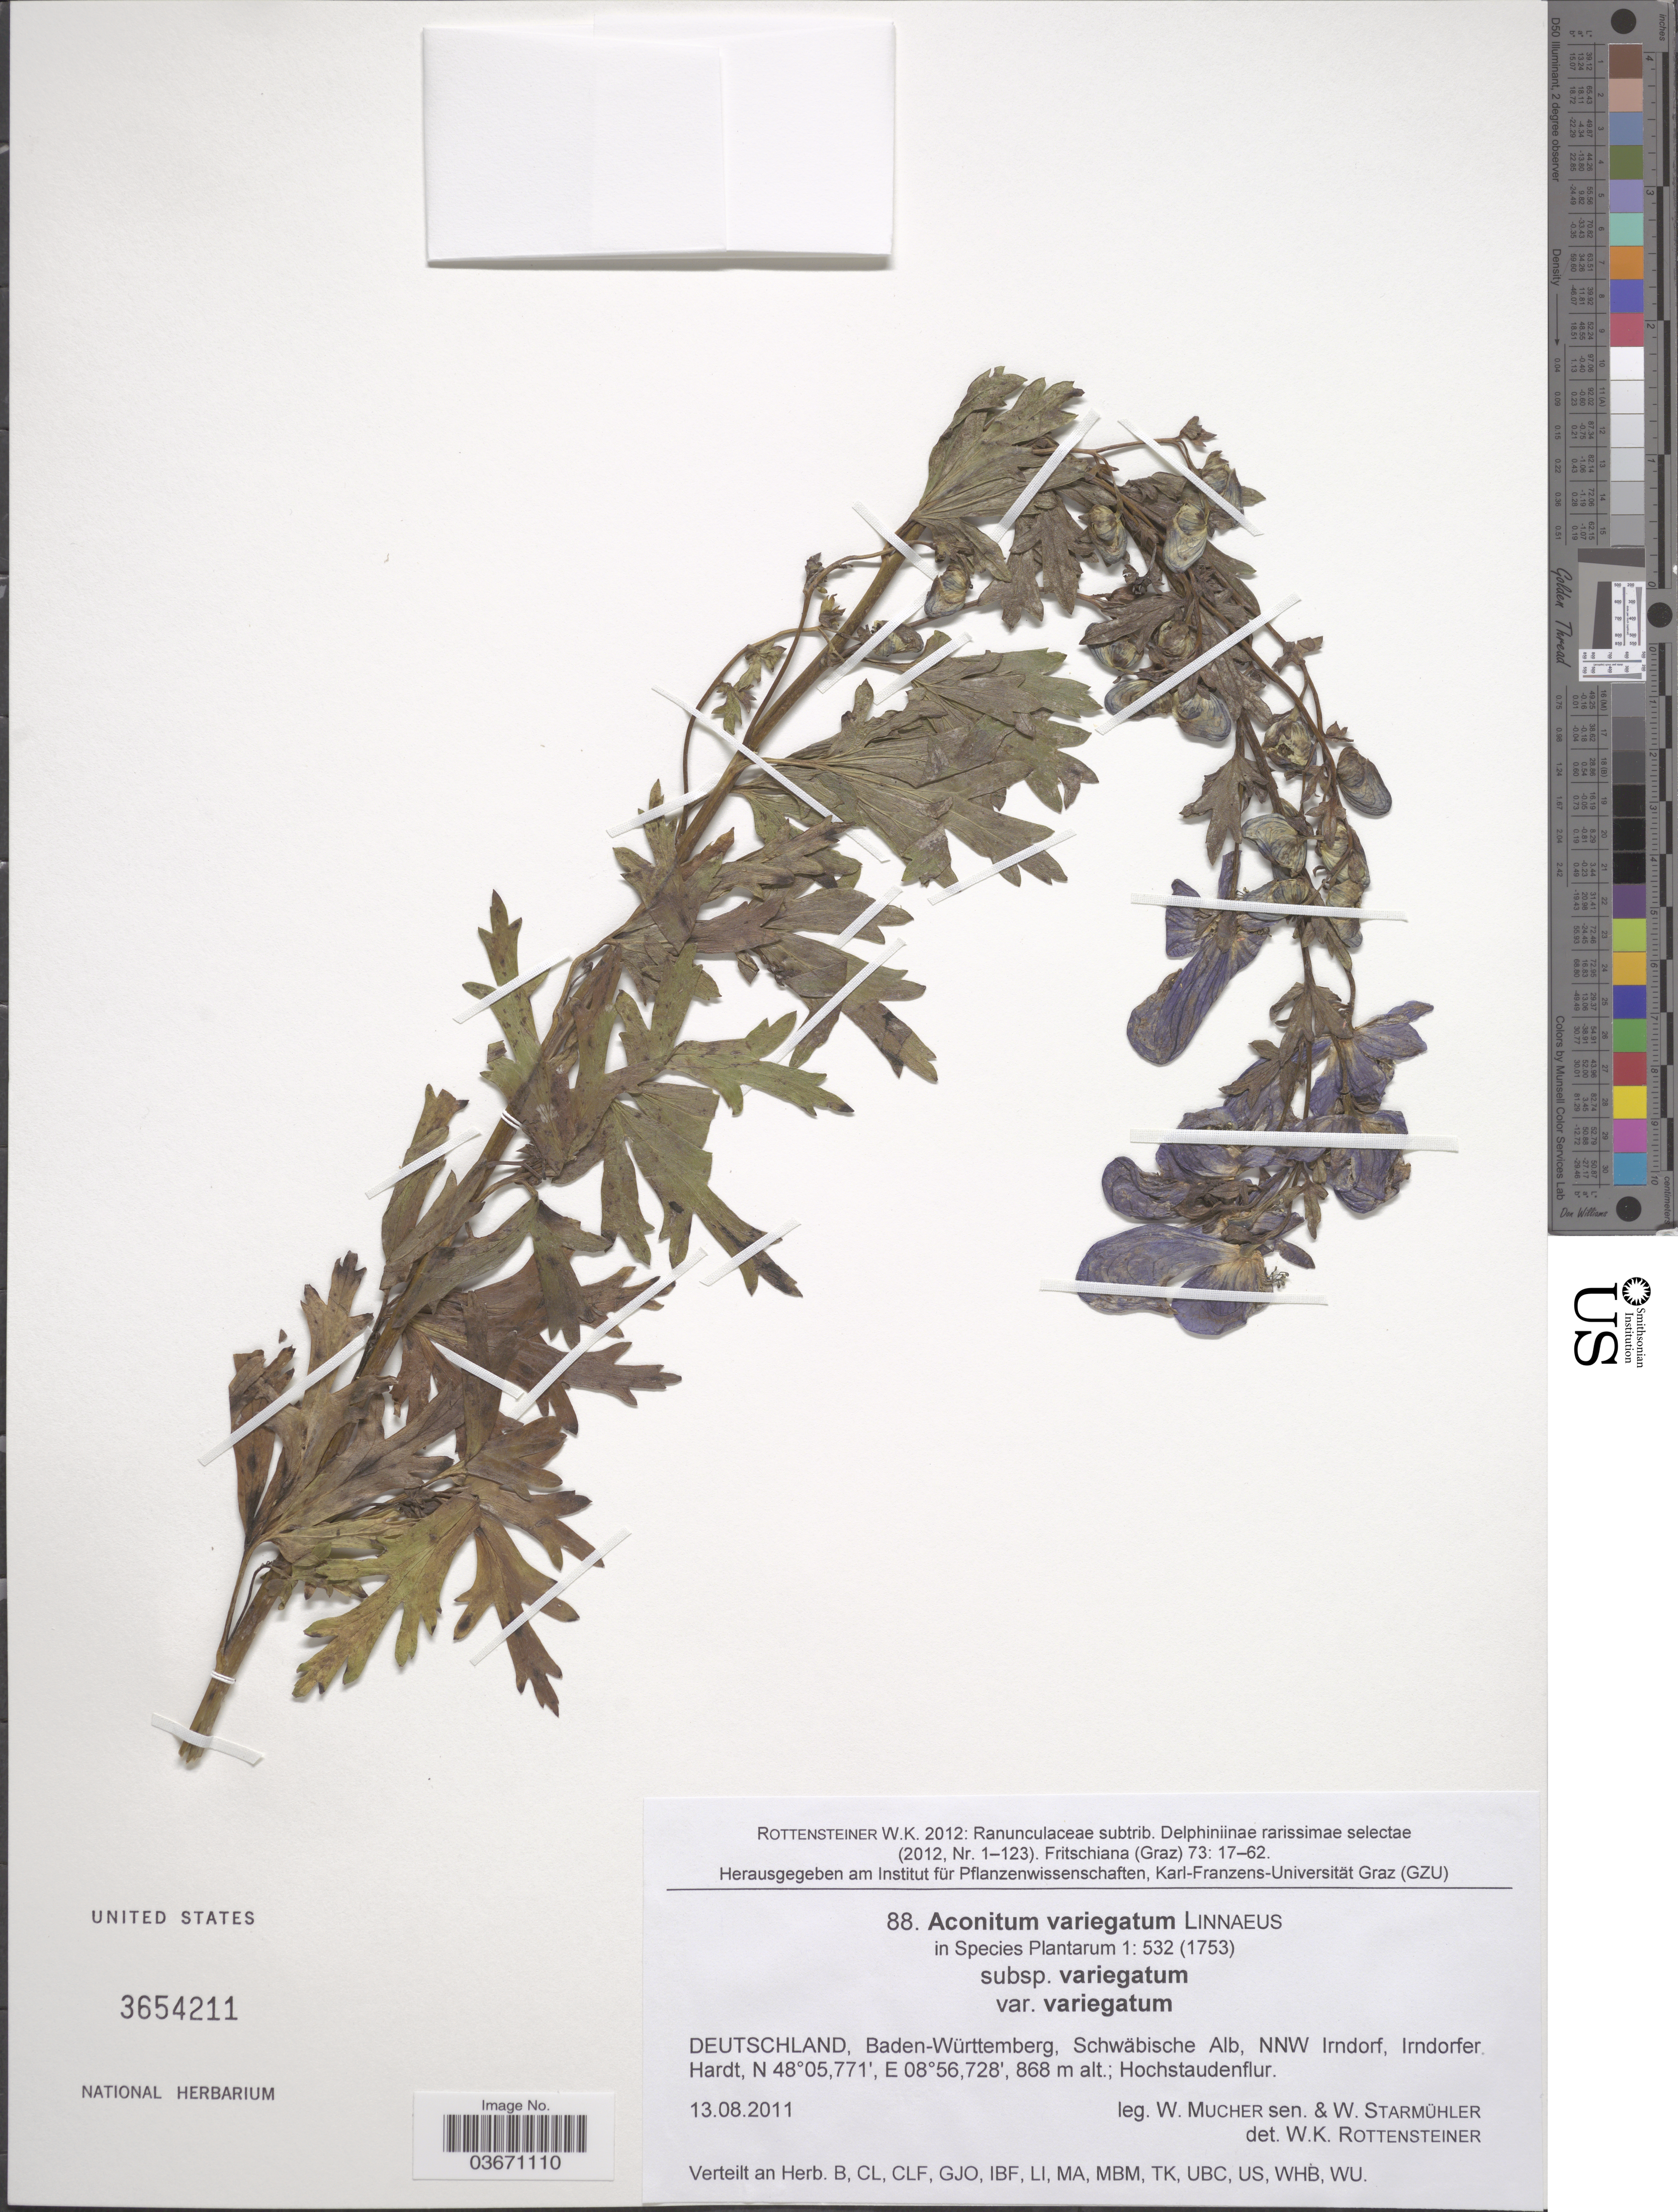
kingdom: Plantae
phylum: Tracheophyta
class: Magnoliopsida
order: Ranunculales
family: Ranunculaceae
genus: Aconitum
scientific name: Aconitum variegatum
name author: L.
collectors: W. Mucher & W. Starmühler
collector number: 88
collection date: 2011-08-13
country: Germany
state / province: Baden-Württemberg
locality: Deutschland. Schwäbische Alb, NNW Irndorf, Irndorfer. Hardt.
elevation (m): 868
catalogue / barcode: US 2654211